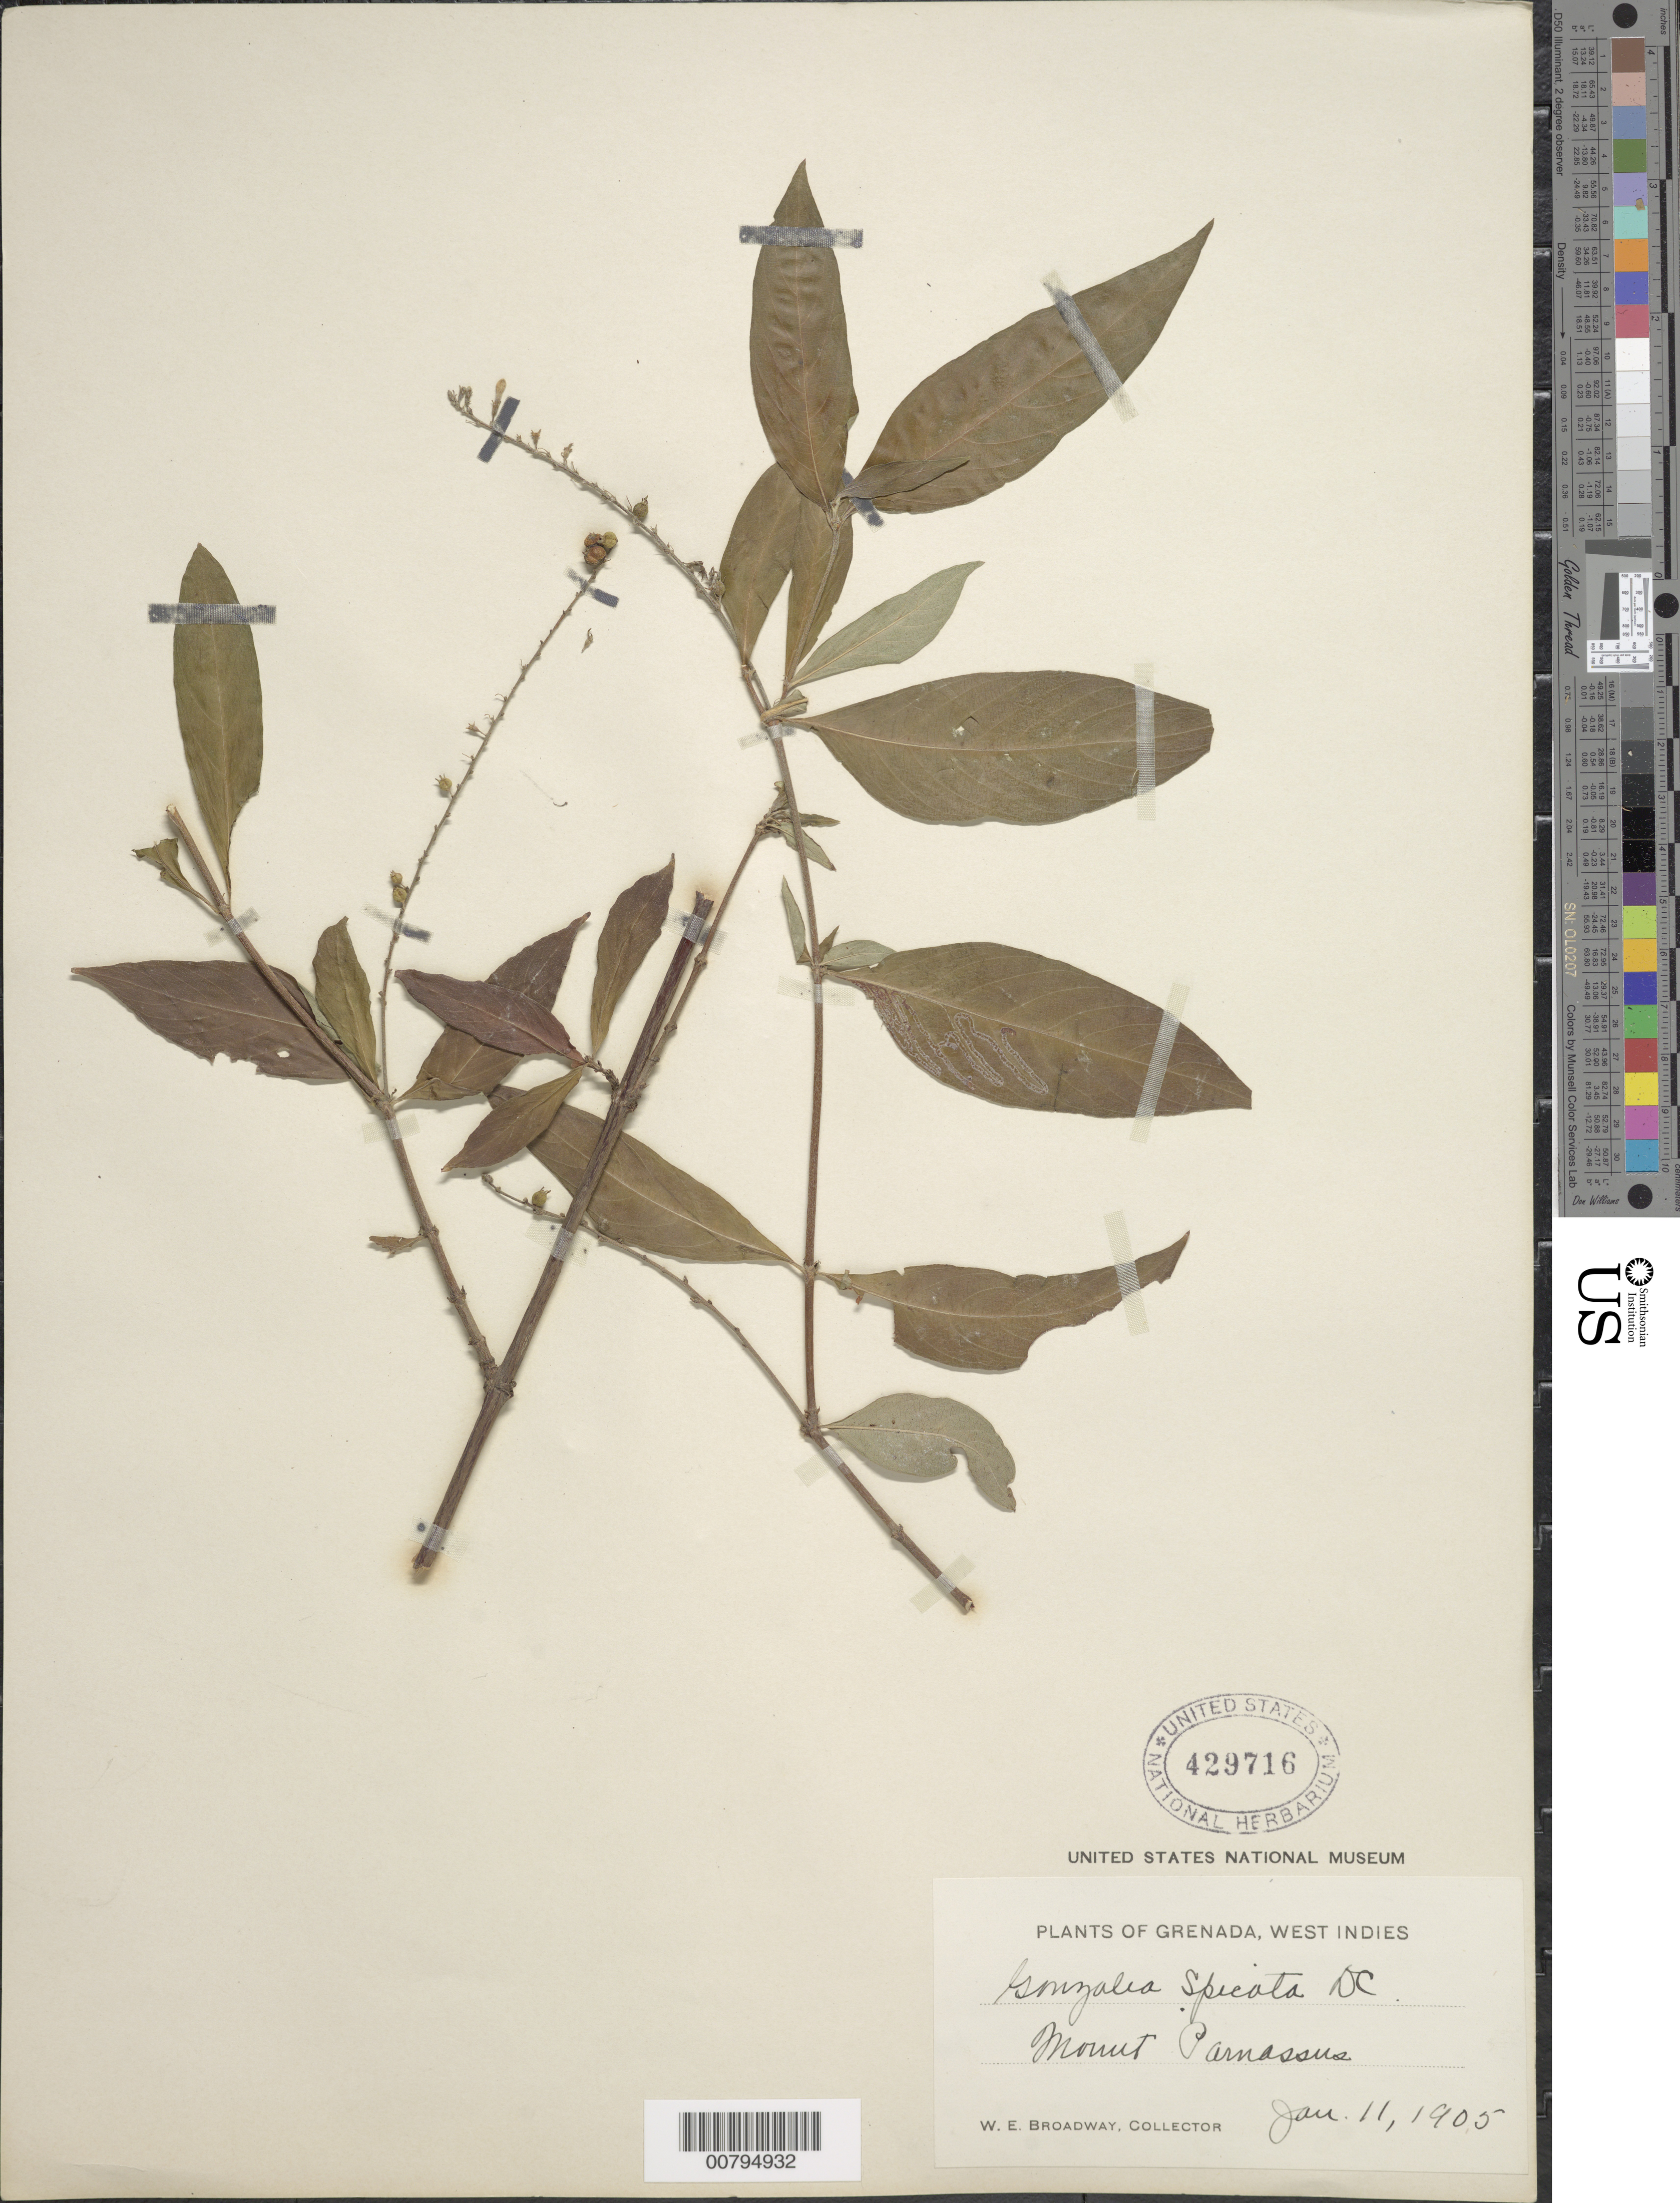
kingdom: Plantae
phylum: Tracheophyta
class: Magnoliopsida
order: Gentianales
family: Rubiaceae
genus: Gonzalagunia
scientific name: Gonzalagunia hirsuta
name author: Schum.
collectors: W. E. Broadway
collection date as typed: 11 Jan 1905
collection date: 1905-01-11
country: Grenada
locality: Mount Parnassus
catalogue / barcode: US 429716